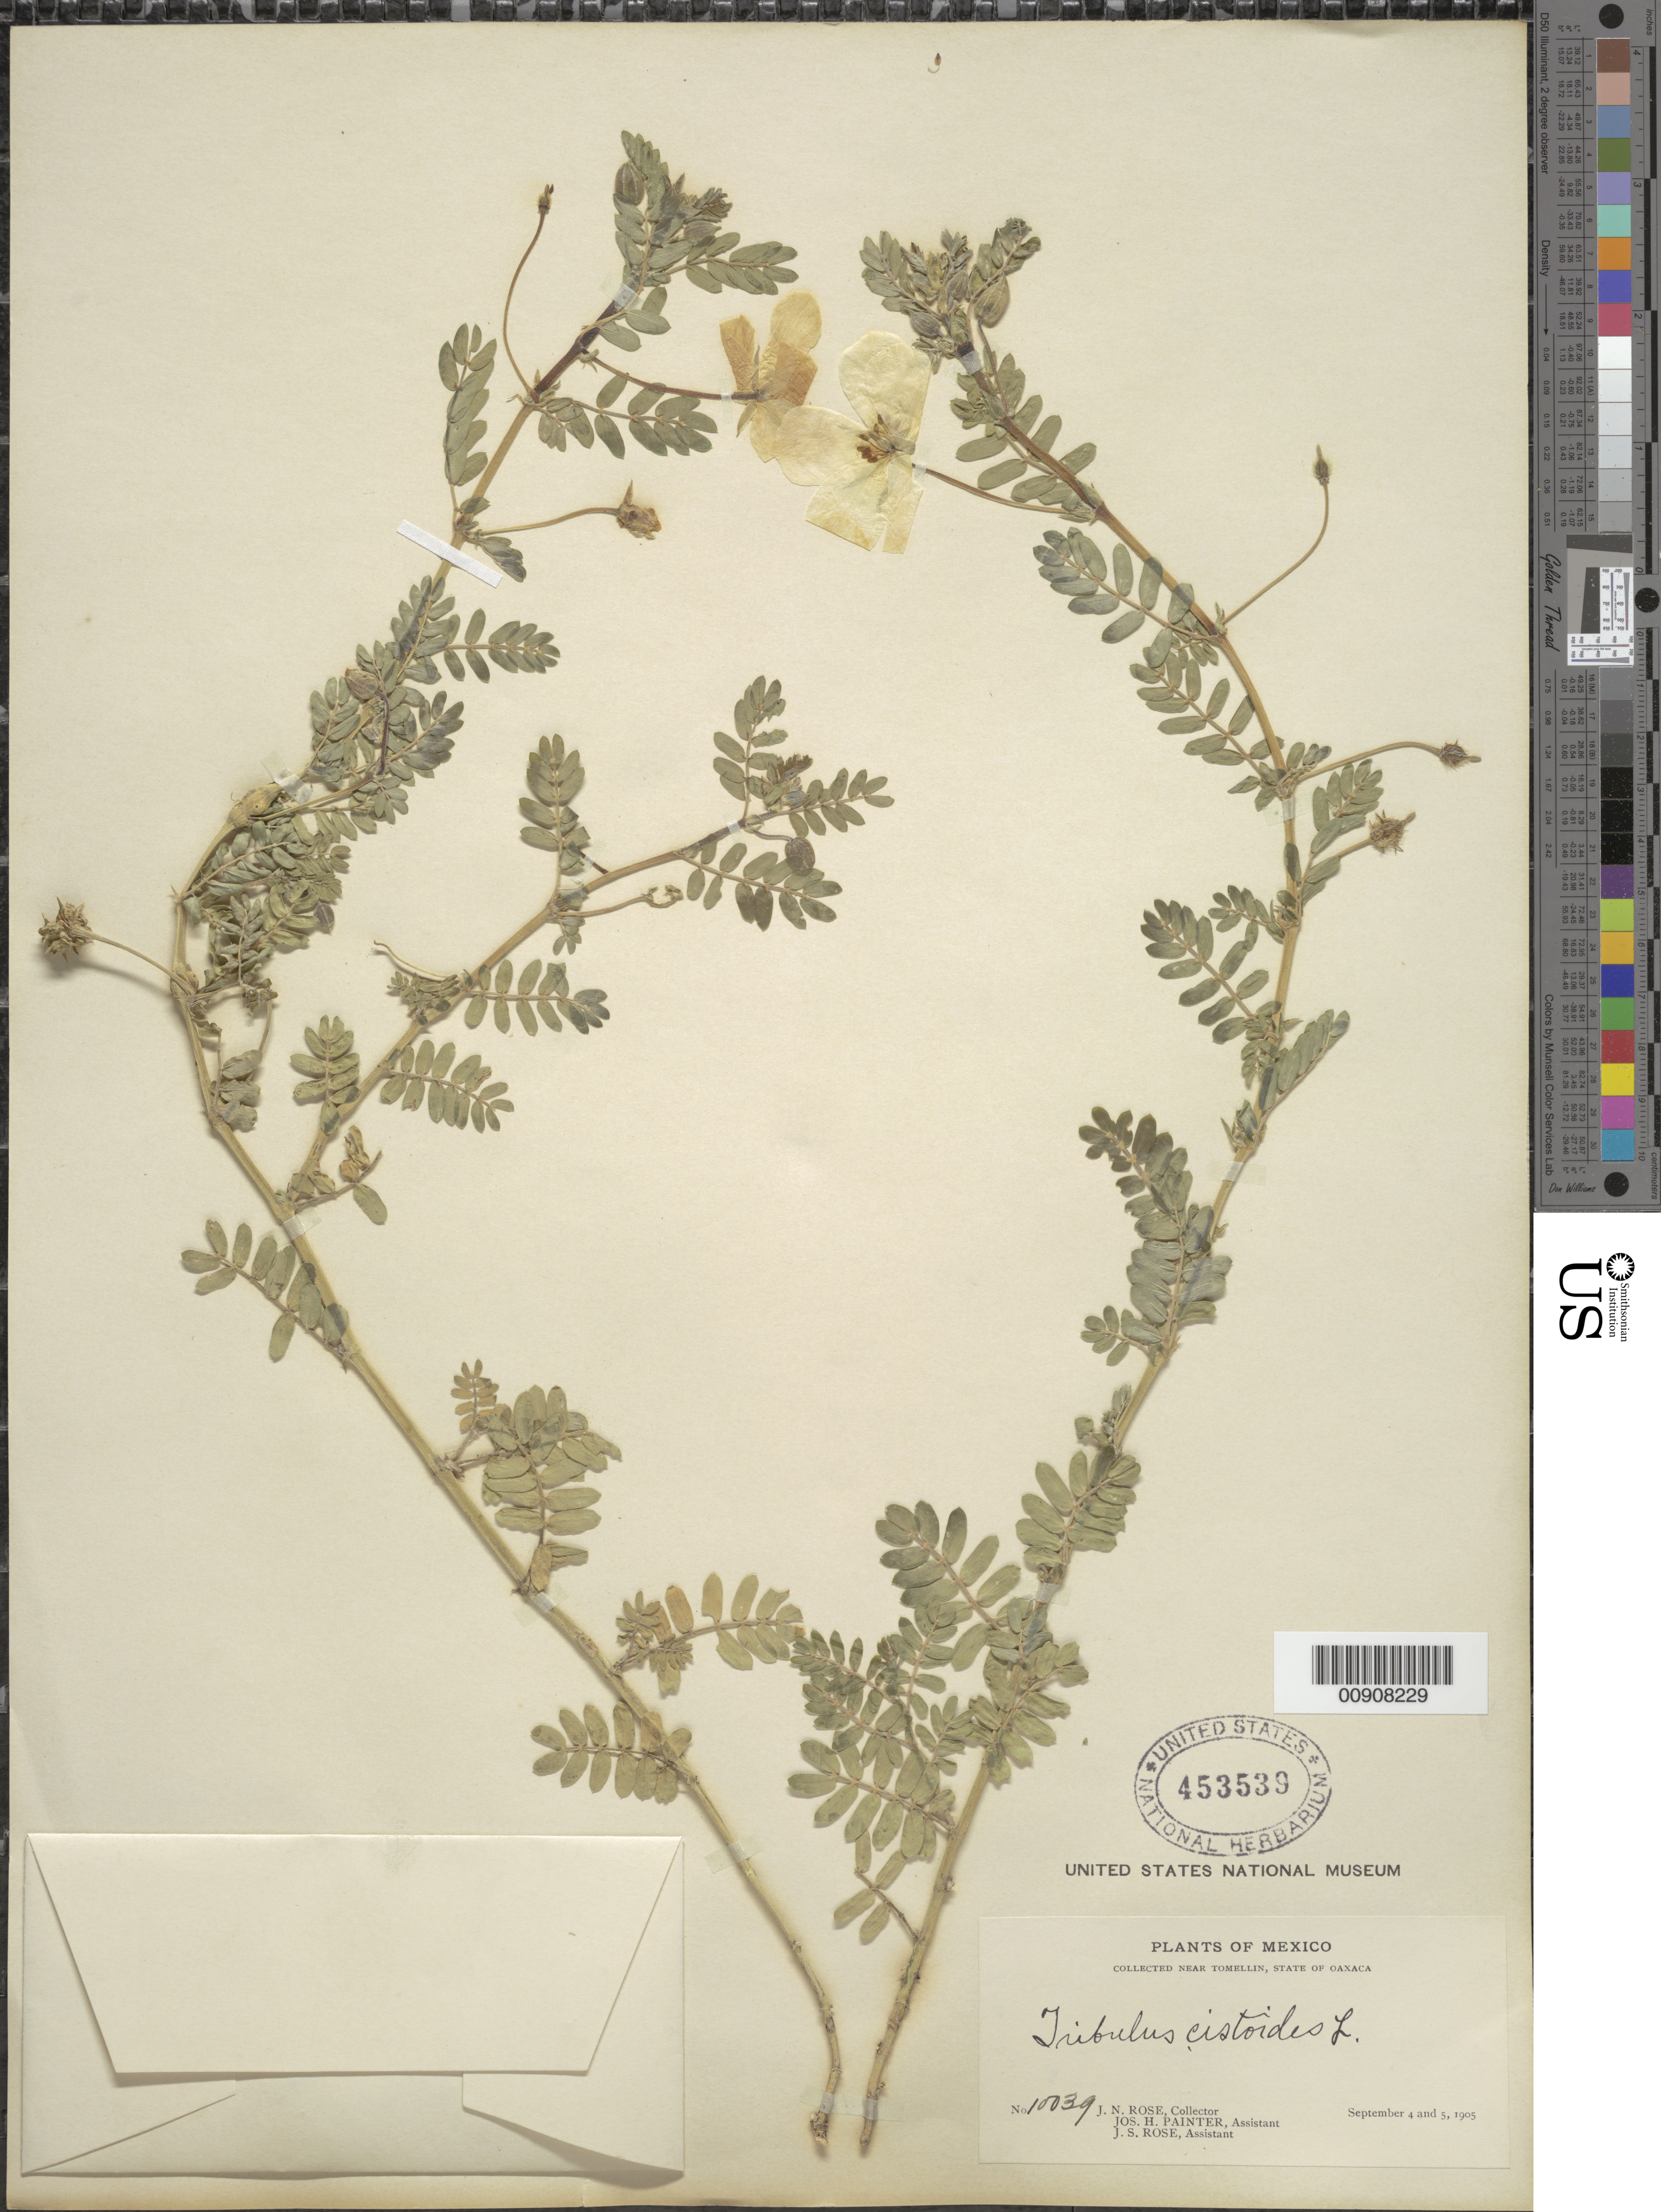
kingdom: Plantae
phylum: Tracheophyta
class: Magnoliopsida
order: Zygophyllales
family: Zygophyllaceae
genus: Tribulus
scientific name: Tribulus cistoides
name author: L.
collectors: J. N. Rose, J. H. Painter & J. S. Rose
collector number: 10039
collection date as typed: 04 Sep 1905 to 05 Sep 1905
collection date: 1905-09-04/1905-09-05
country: Mexico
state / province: Oaxaca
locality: Near Tomellin, State of Oaxaca.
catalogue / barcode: US 453539